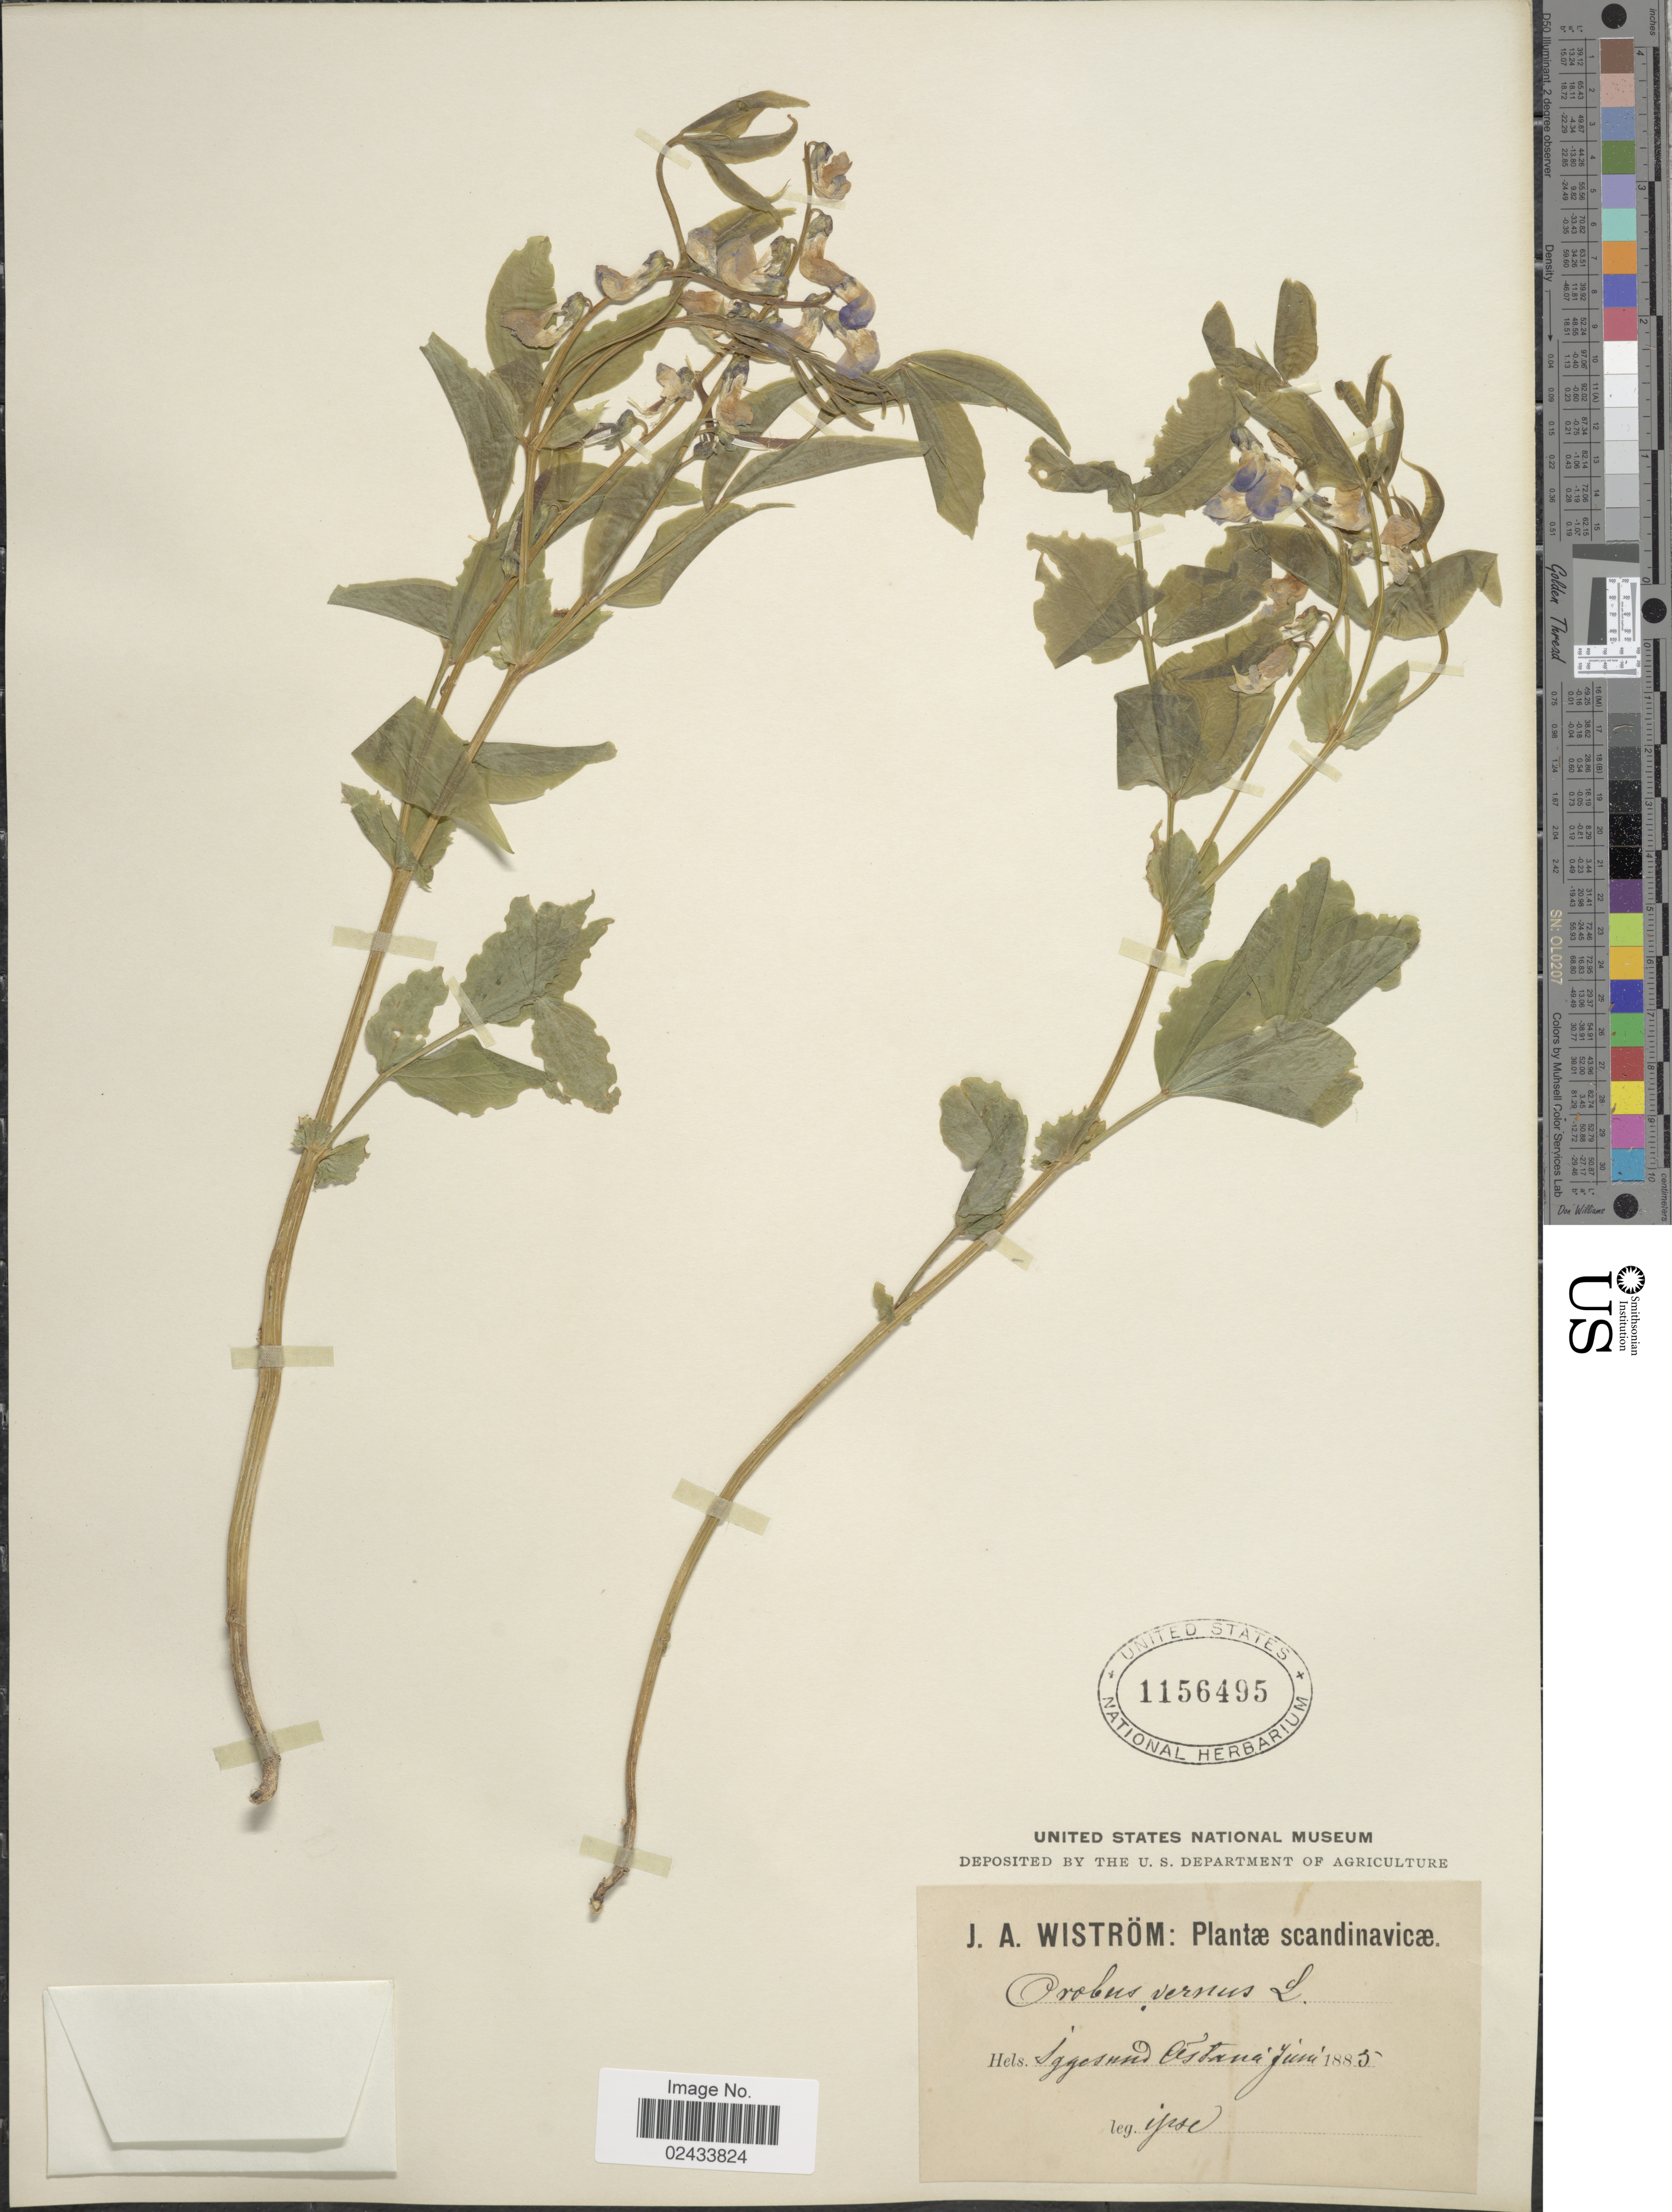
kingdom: Plantae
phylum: Tracheophyta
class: Magnoliopsida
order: Fabales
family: Fabaceae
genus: Lathyrus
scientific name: Lathyrus vernus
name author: (L.) Bernh.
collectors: -. Ipse & J. Wistrom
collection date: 1885-06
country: Sweden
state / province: Skåne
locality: Scandinavicae, Iggesund Ostana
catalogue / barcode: US 1156495